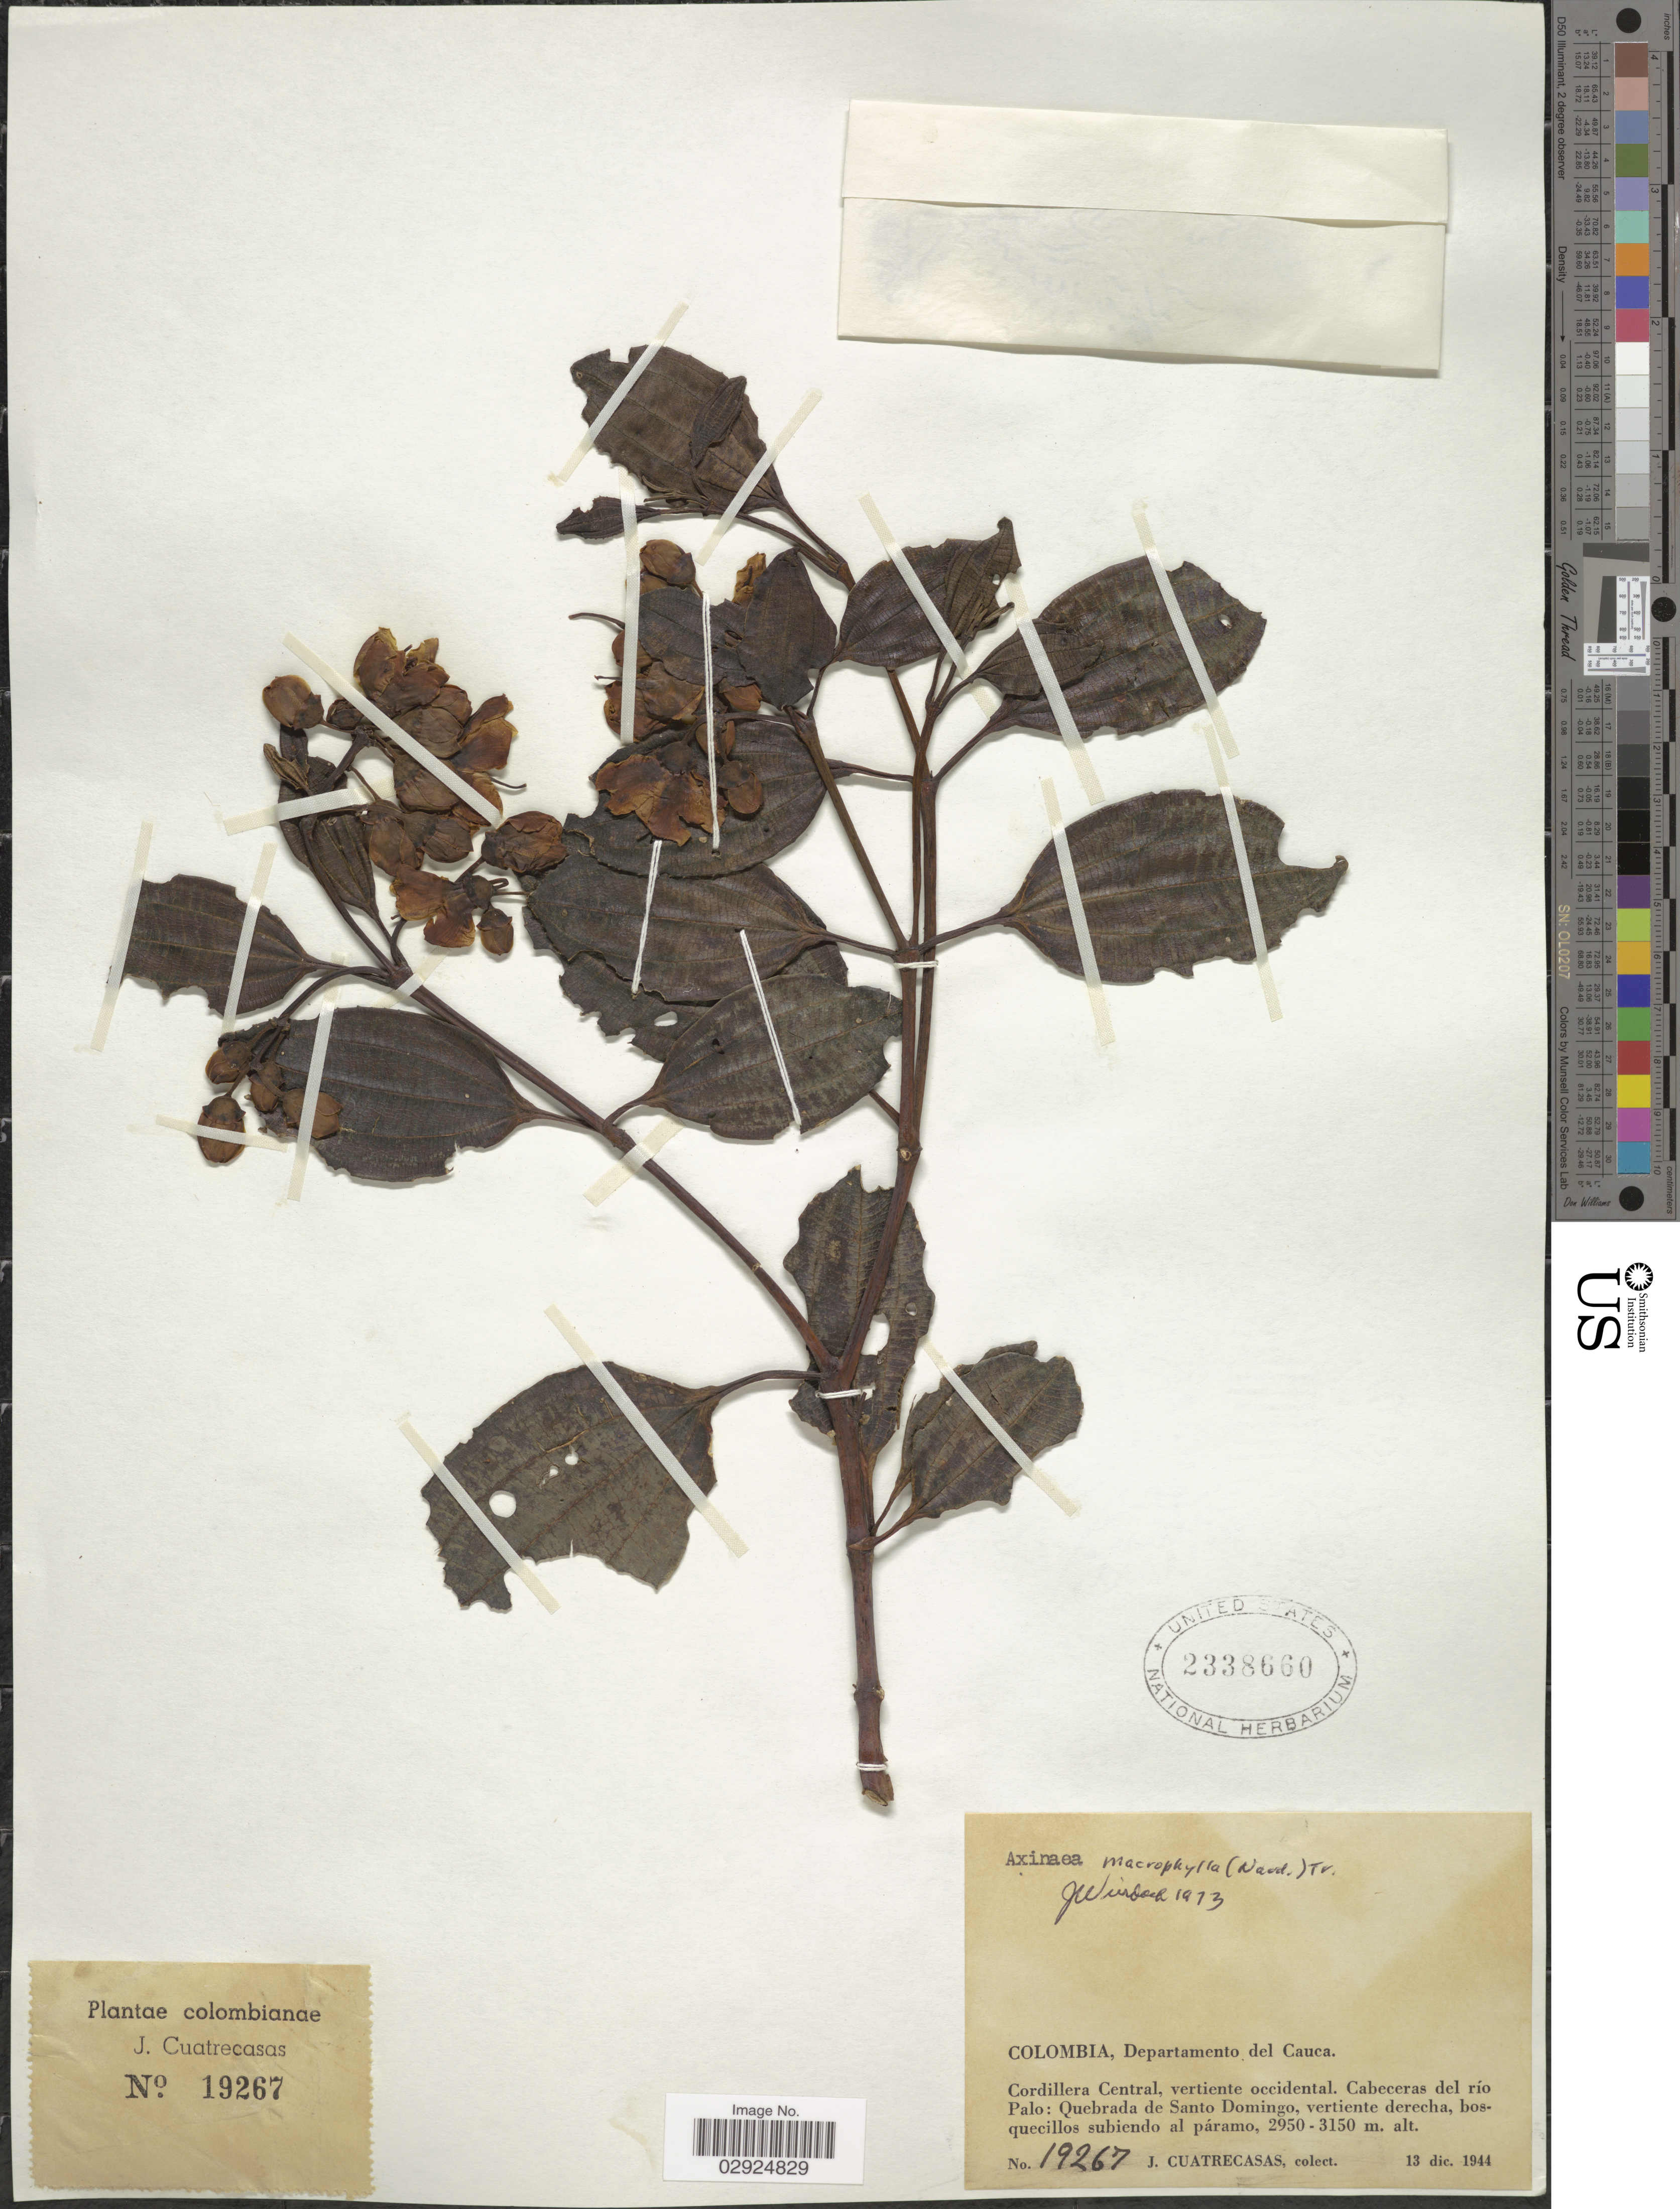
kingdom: Plantae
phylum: Tracheophyta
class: Magnoliopsida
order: Myrtales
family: Melastomataceae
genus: Axinaea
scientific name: Axinaea macrophylla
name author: (Naudin) Triana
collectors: J. Cuatrecasas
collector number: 19267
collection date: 1944-12-13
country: Colombia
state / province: Cauca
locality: Departamento del Cauca. Cordillera Central, vertiente occidental. Cabeceras del río Palo: Quebrada de Santo Domingo, vertiente derecha.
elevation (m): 2950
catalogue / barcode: US 2338660